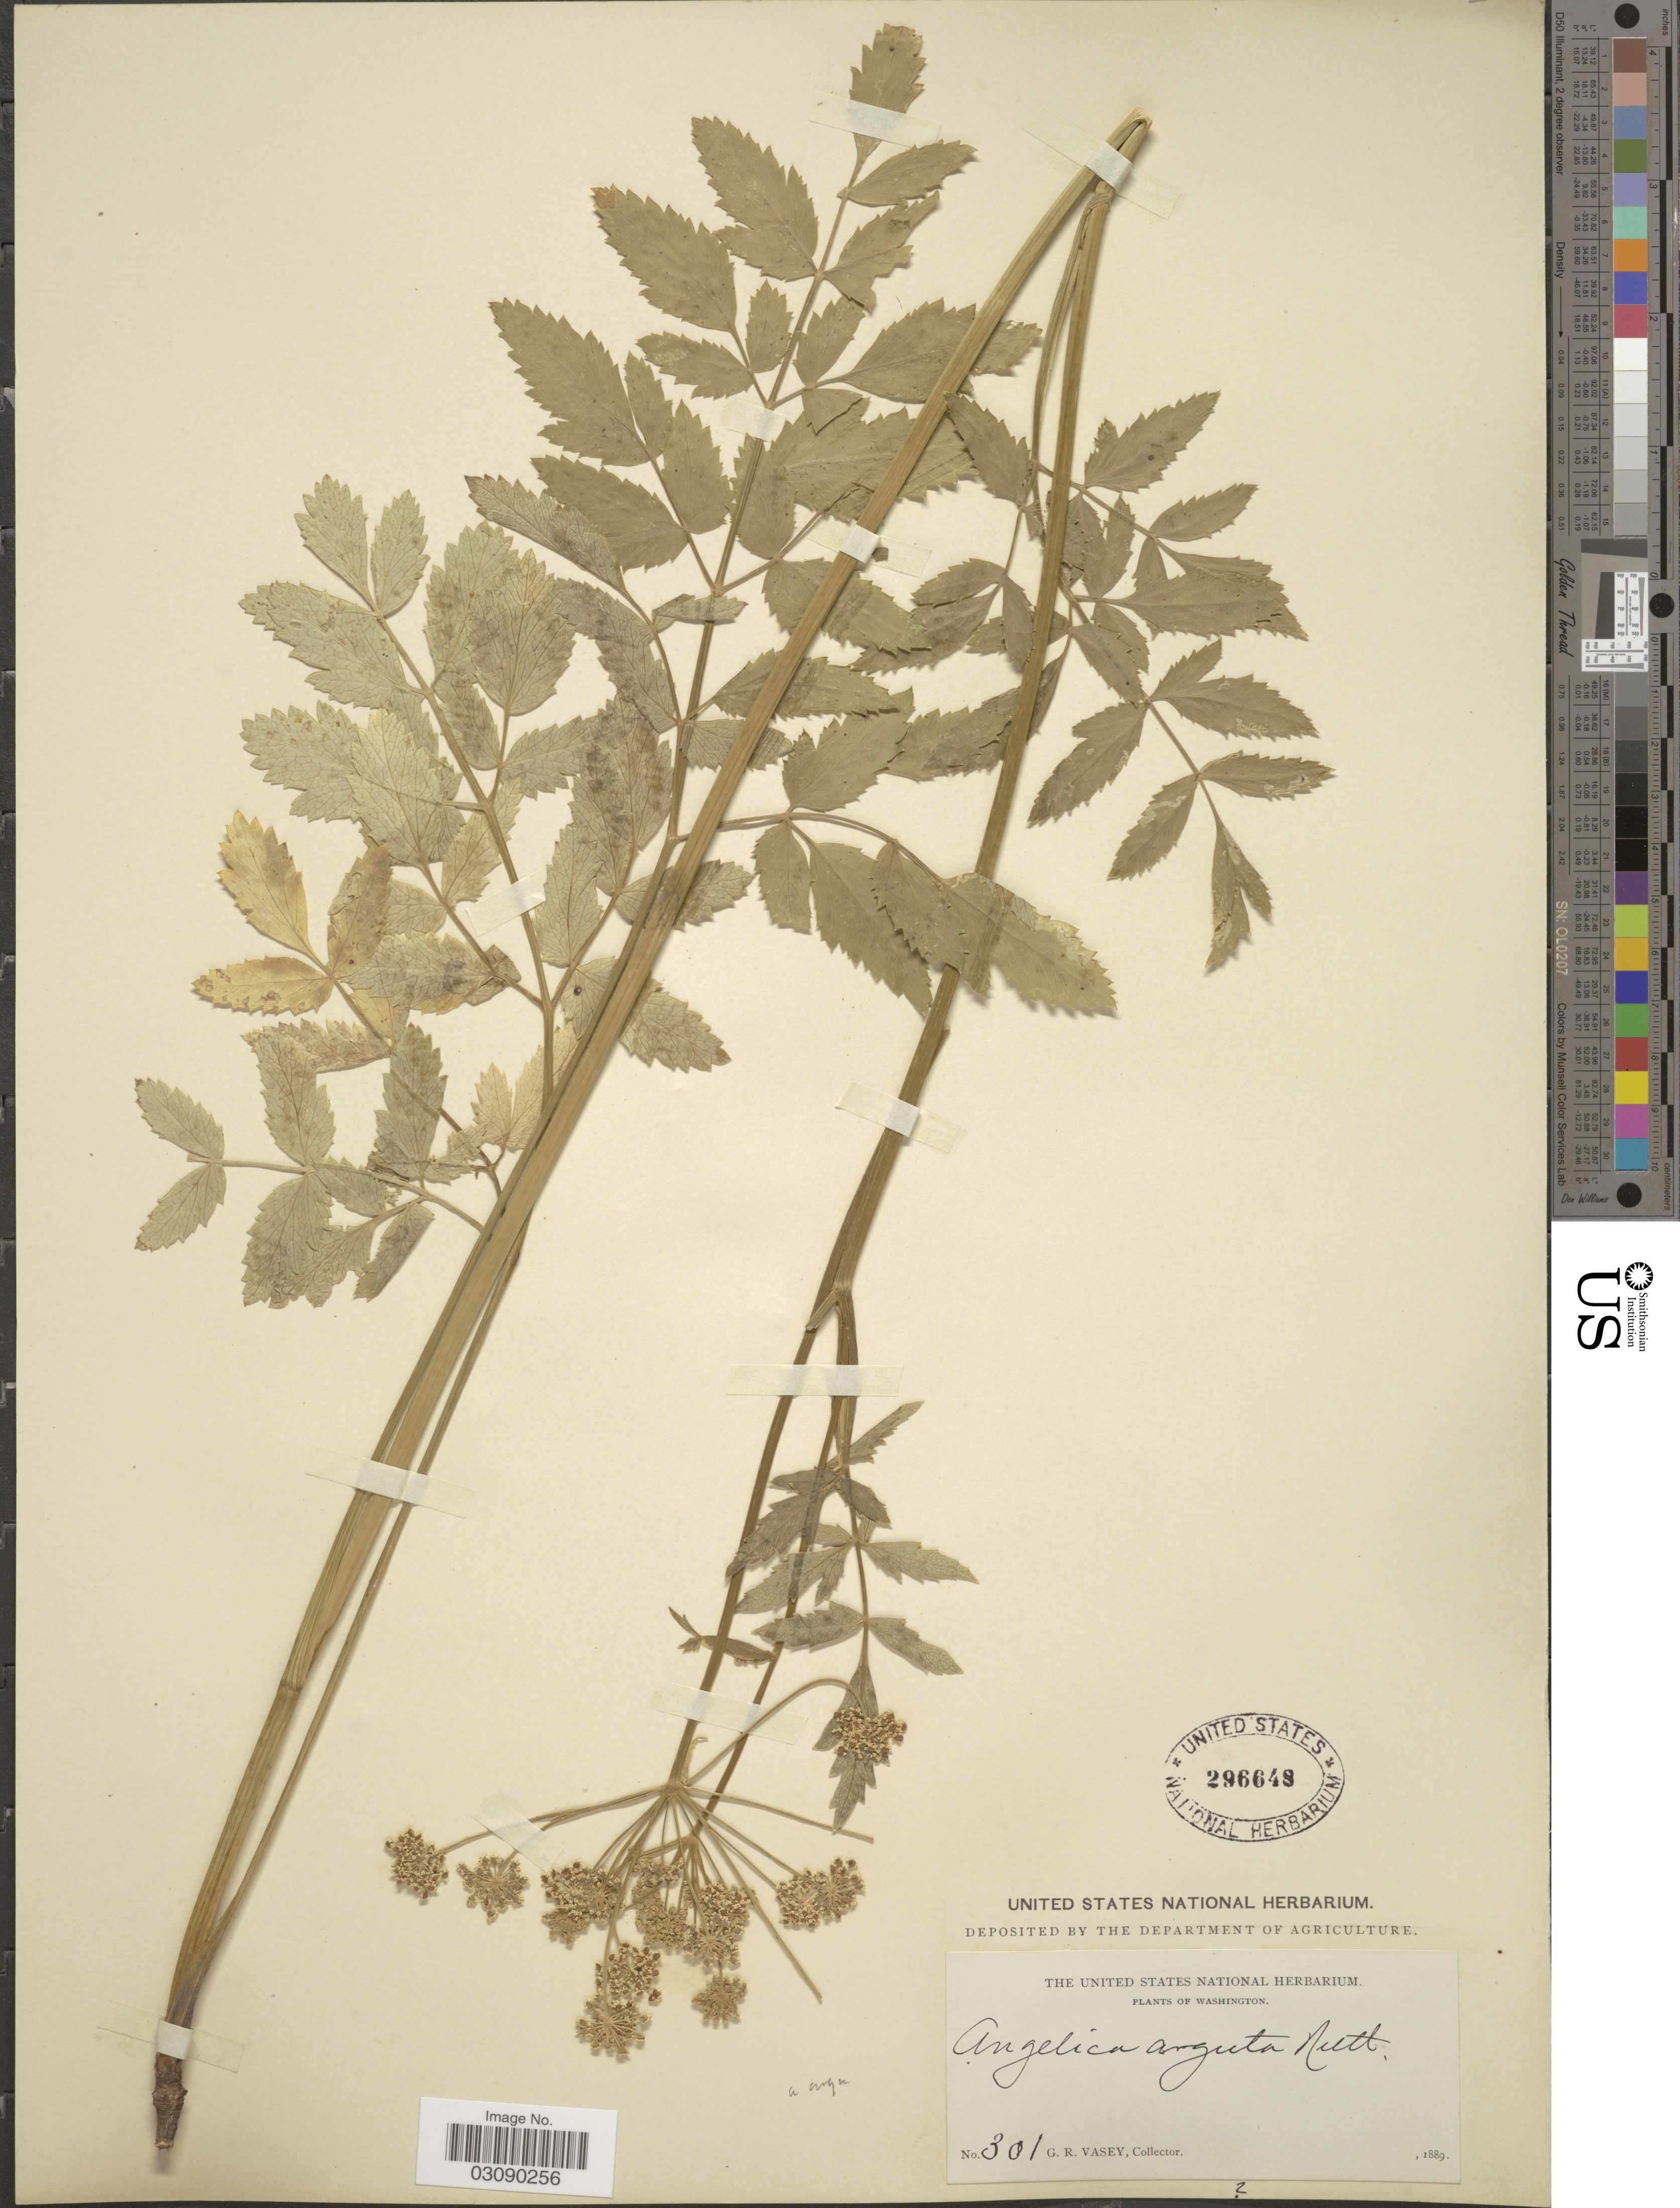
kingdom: Plantae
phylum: Tracheophyta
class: Magnoliopsida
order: Apiales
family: Apiaceae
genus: Angelica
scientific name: Angelica canbyi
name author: J.M. Coult. & Rose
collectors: G. R. Vasey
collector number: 301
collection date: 1889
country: United States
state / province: Washington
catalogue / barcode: US 296648